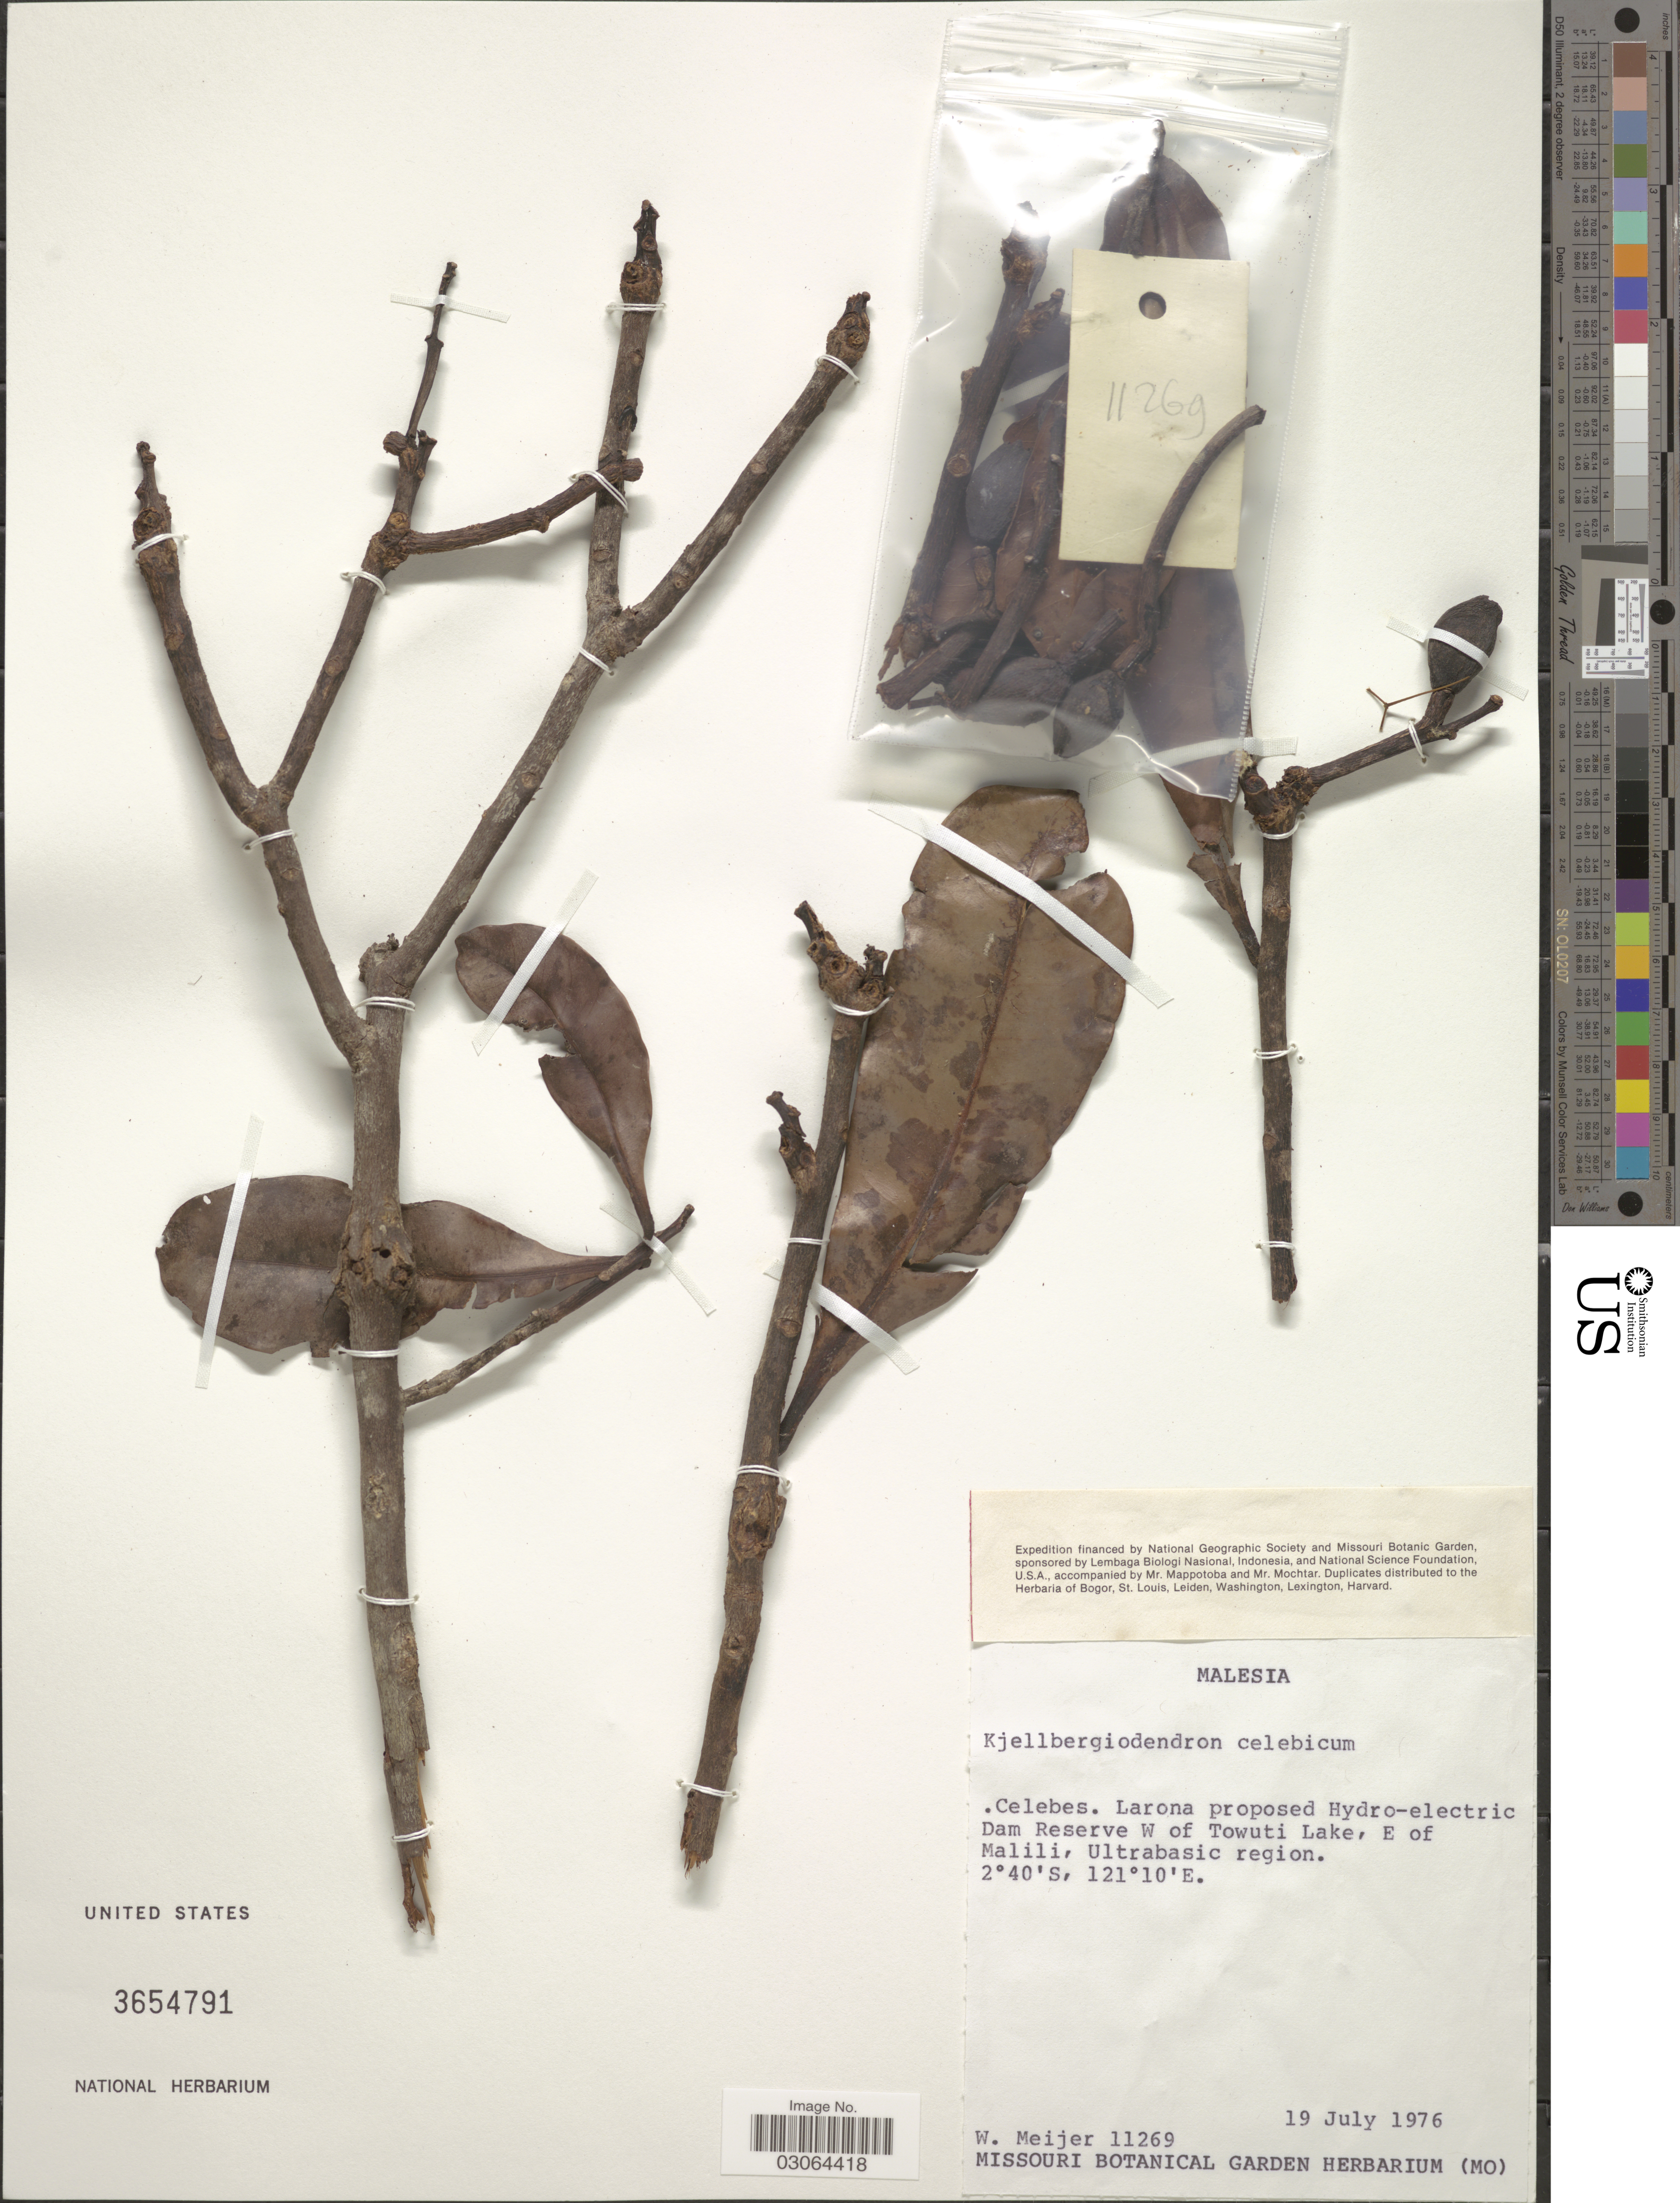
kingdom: Plantae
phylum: Tracheophyta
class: Magnoliopsida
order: Myrtales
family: Myrtaceae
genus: Kjellbergiodendron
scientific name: Kjellbergiodendron celebicum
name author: (Koord.) Merr.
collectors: W. Meijer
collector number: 11269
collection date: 1976-07-19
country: Indonesia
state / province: Sulawesi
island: Sulawesi [Celebes]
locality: Malesia, Celebes. Laron proposed Hydro-electric Dam Reserve W of Towuti Lake, E of Malili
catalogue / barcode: US 3654791